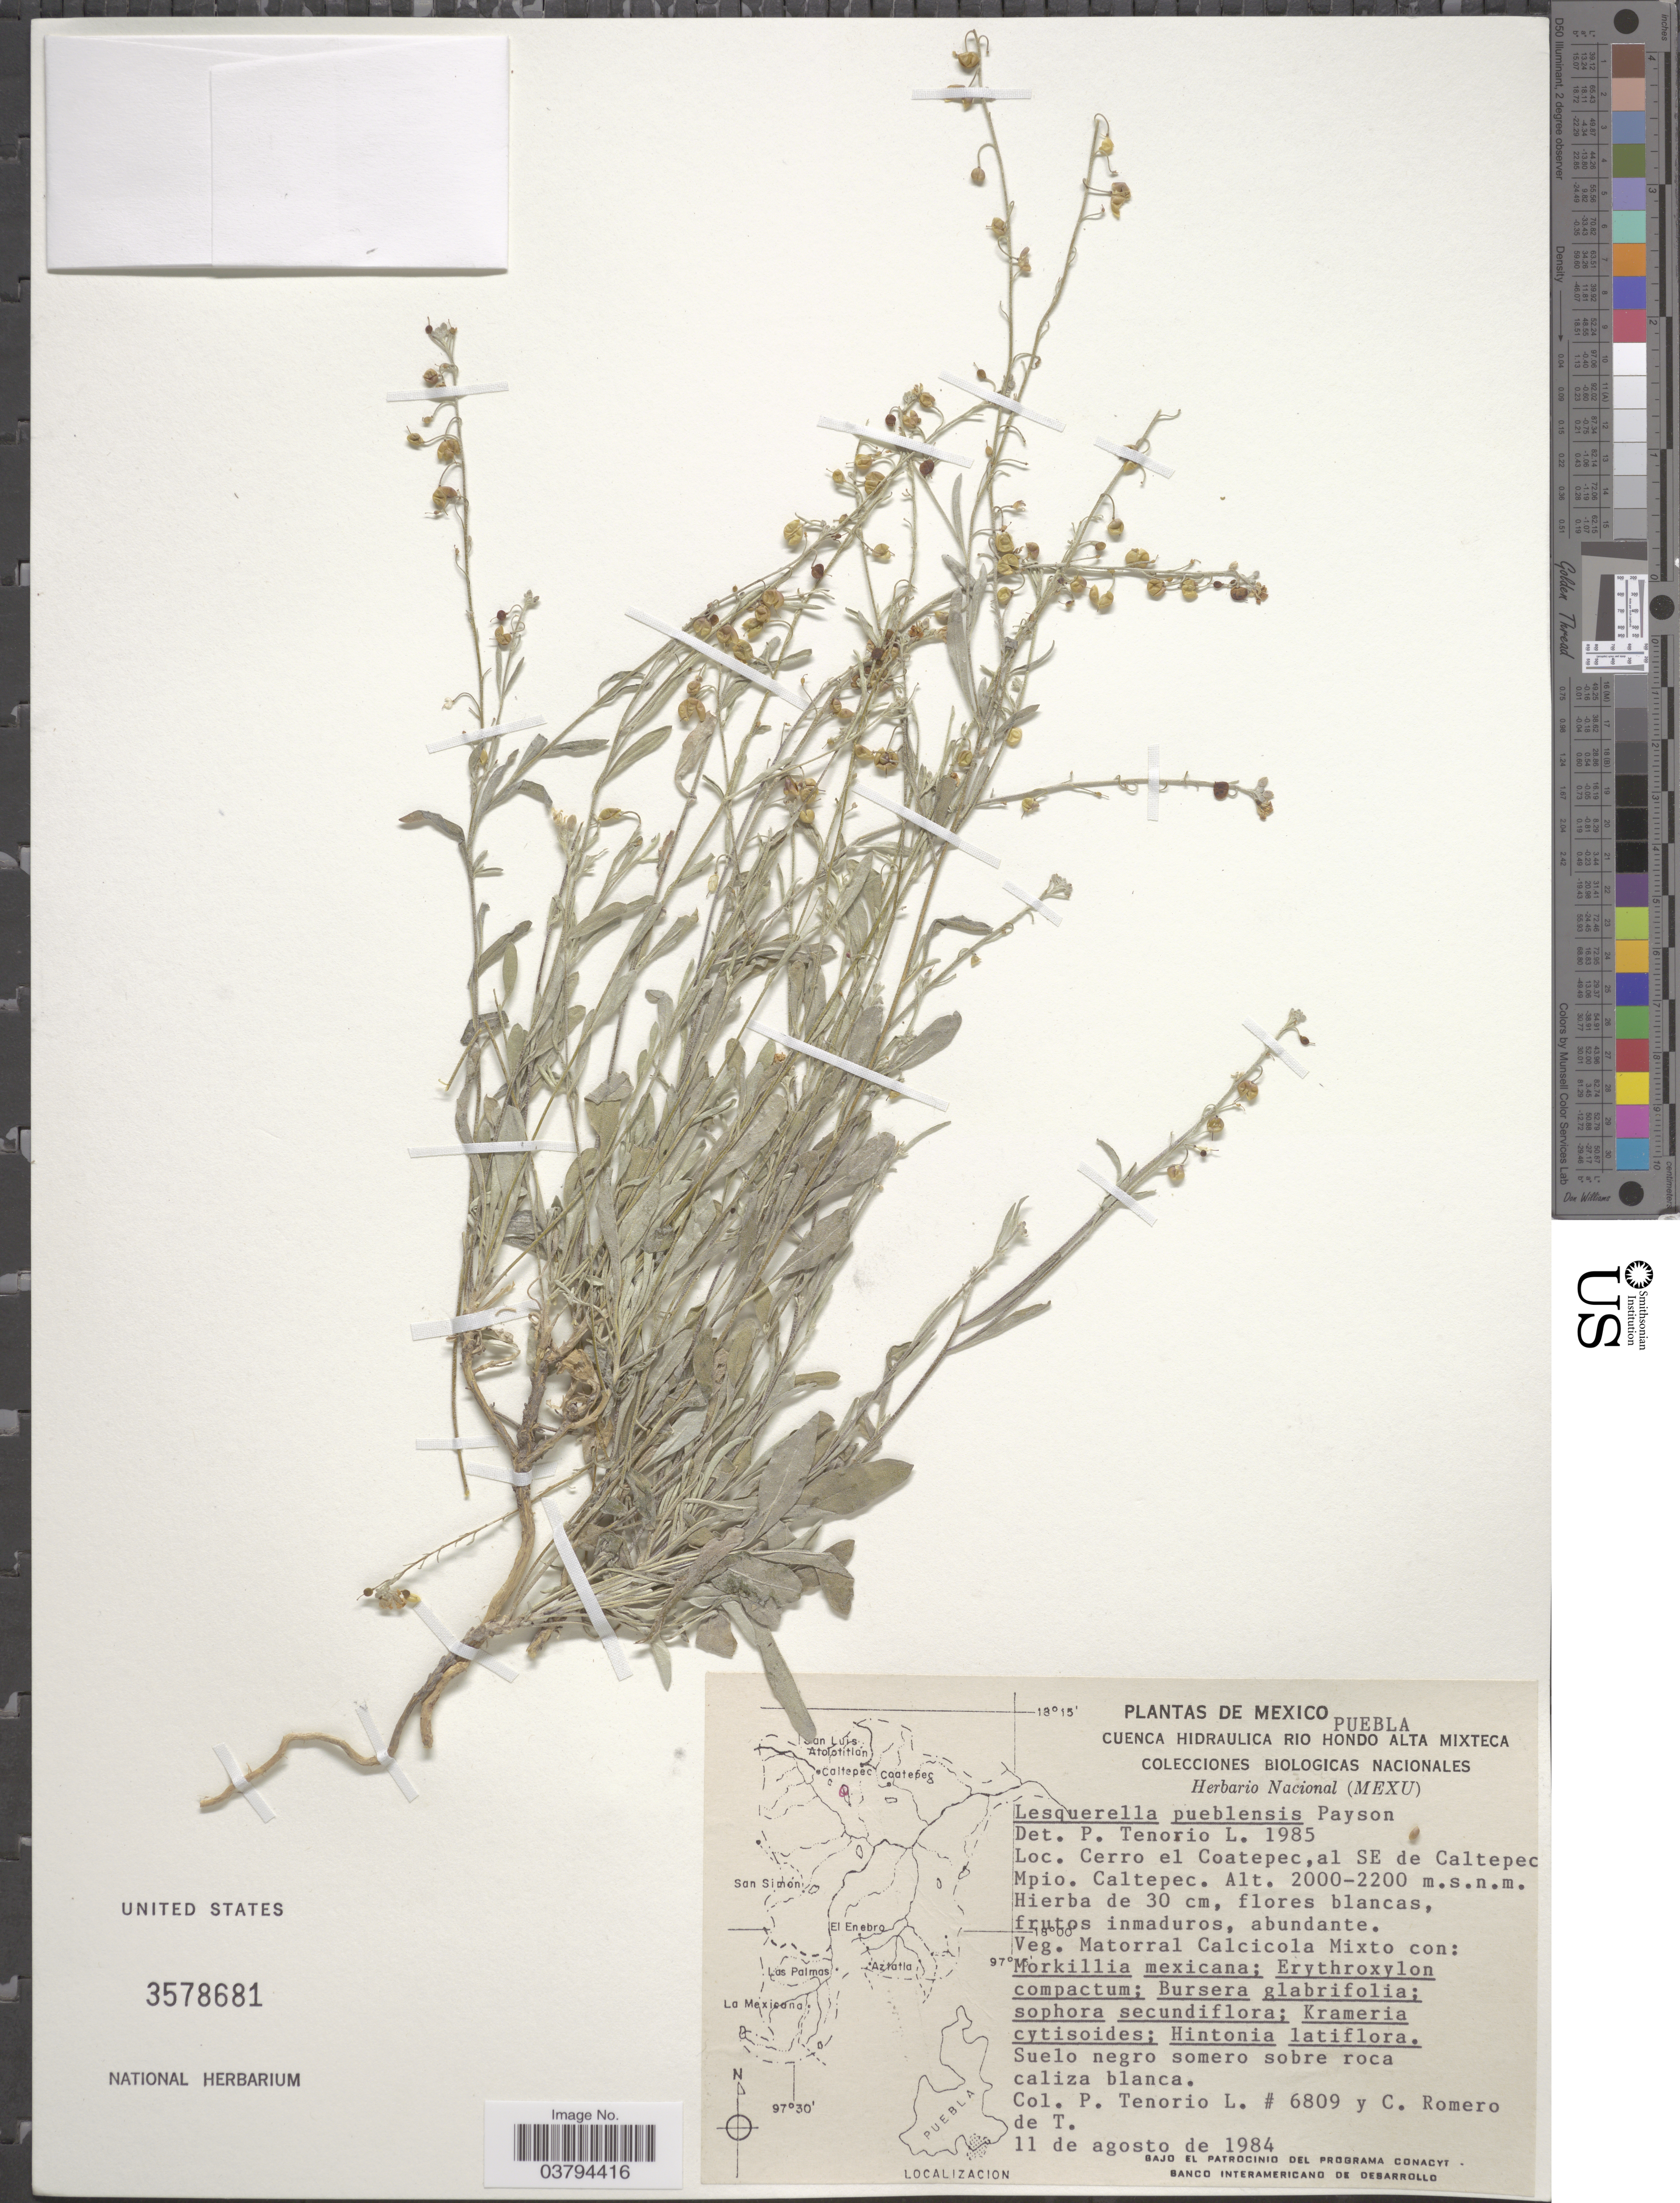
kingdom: Plantae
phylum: Tracheophyta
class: Magnoliopsida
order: Brassicales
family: Brassicaceae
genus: Lesquerella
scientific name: Lesquerella pueblensis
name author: Payson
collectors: P. Tenorio L. & C. Romero de T.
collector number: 6809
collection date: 1984-08-11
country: Mexico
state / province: Puebla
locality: Cerro el Coatepec, al SE de Caltepec Mpio. Caltepec.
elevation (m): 2000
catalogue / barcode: US 3578681